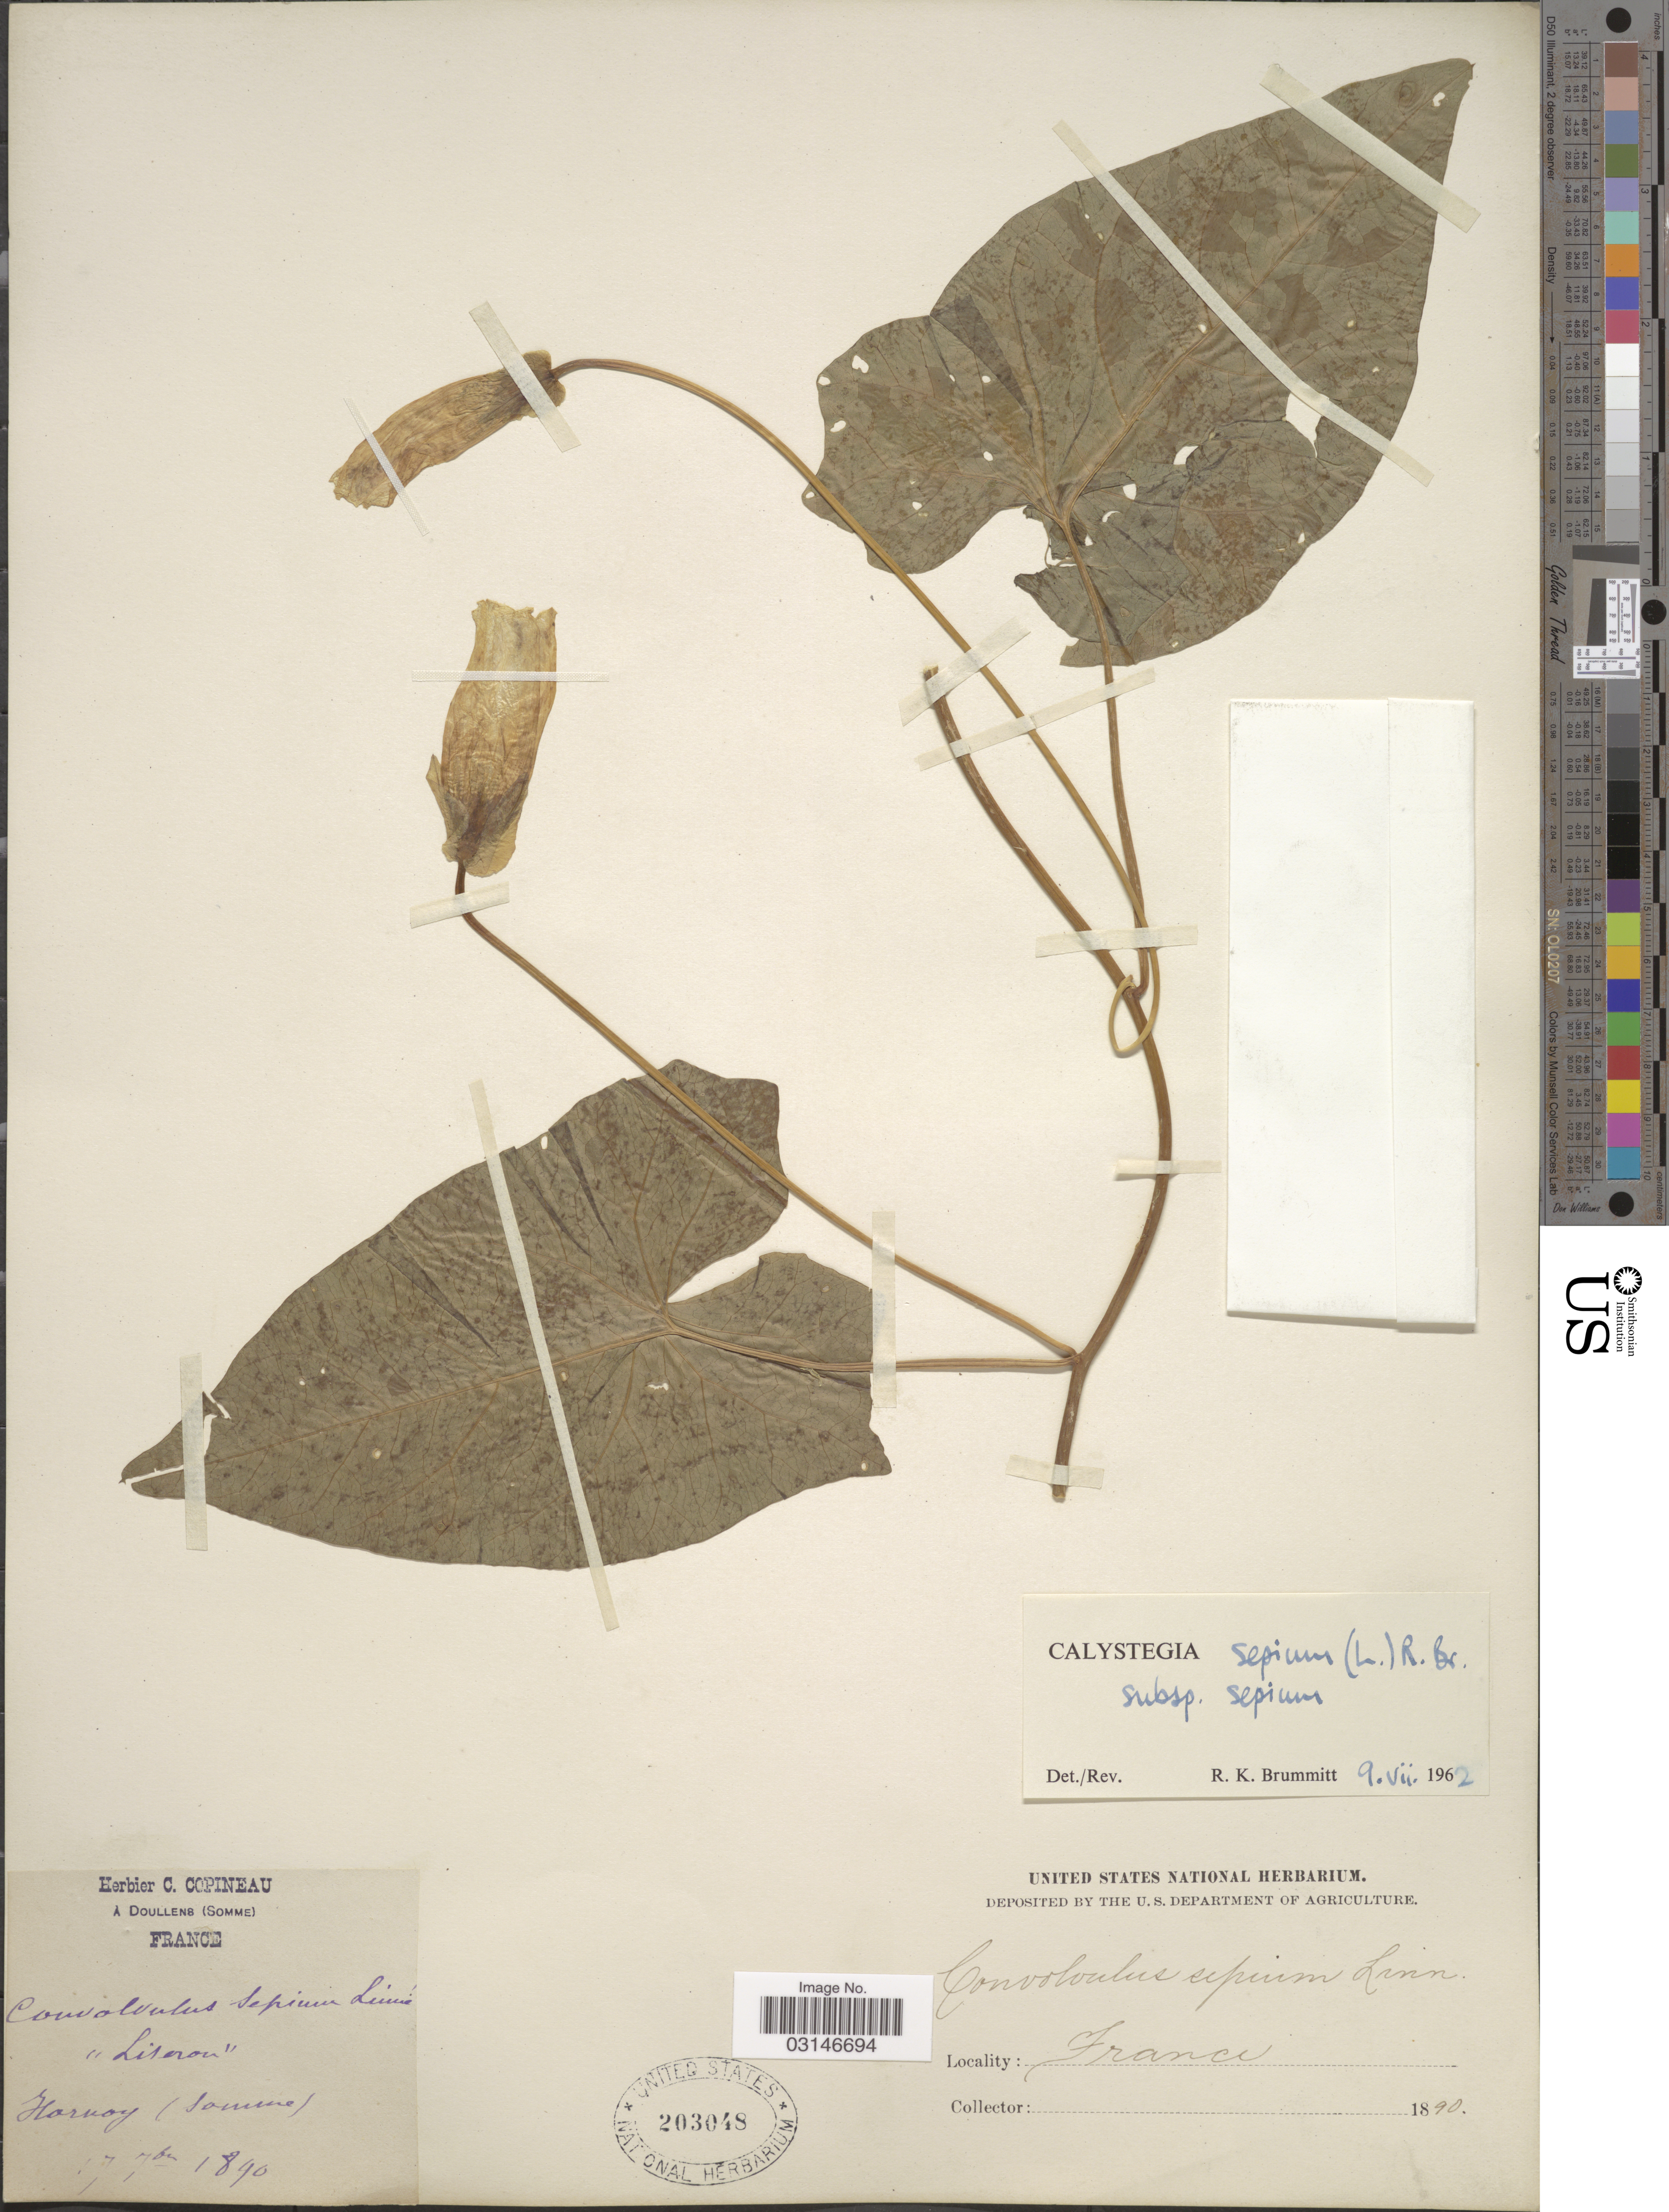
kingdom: Plantae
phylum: Tracheophyta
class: Magnoliopsida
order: Solanales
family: Convolvulaceae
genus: Calystegia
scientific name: Calystegia sepium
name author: (L.) R. Br.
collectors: ex herb. C. Copineau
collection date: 1890-09-17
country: France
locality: Hornoy (Somme).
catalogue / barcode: US 203048